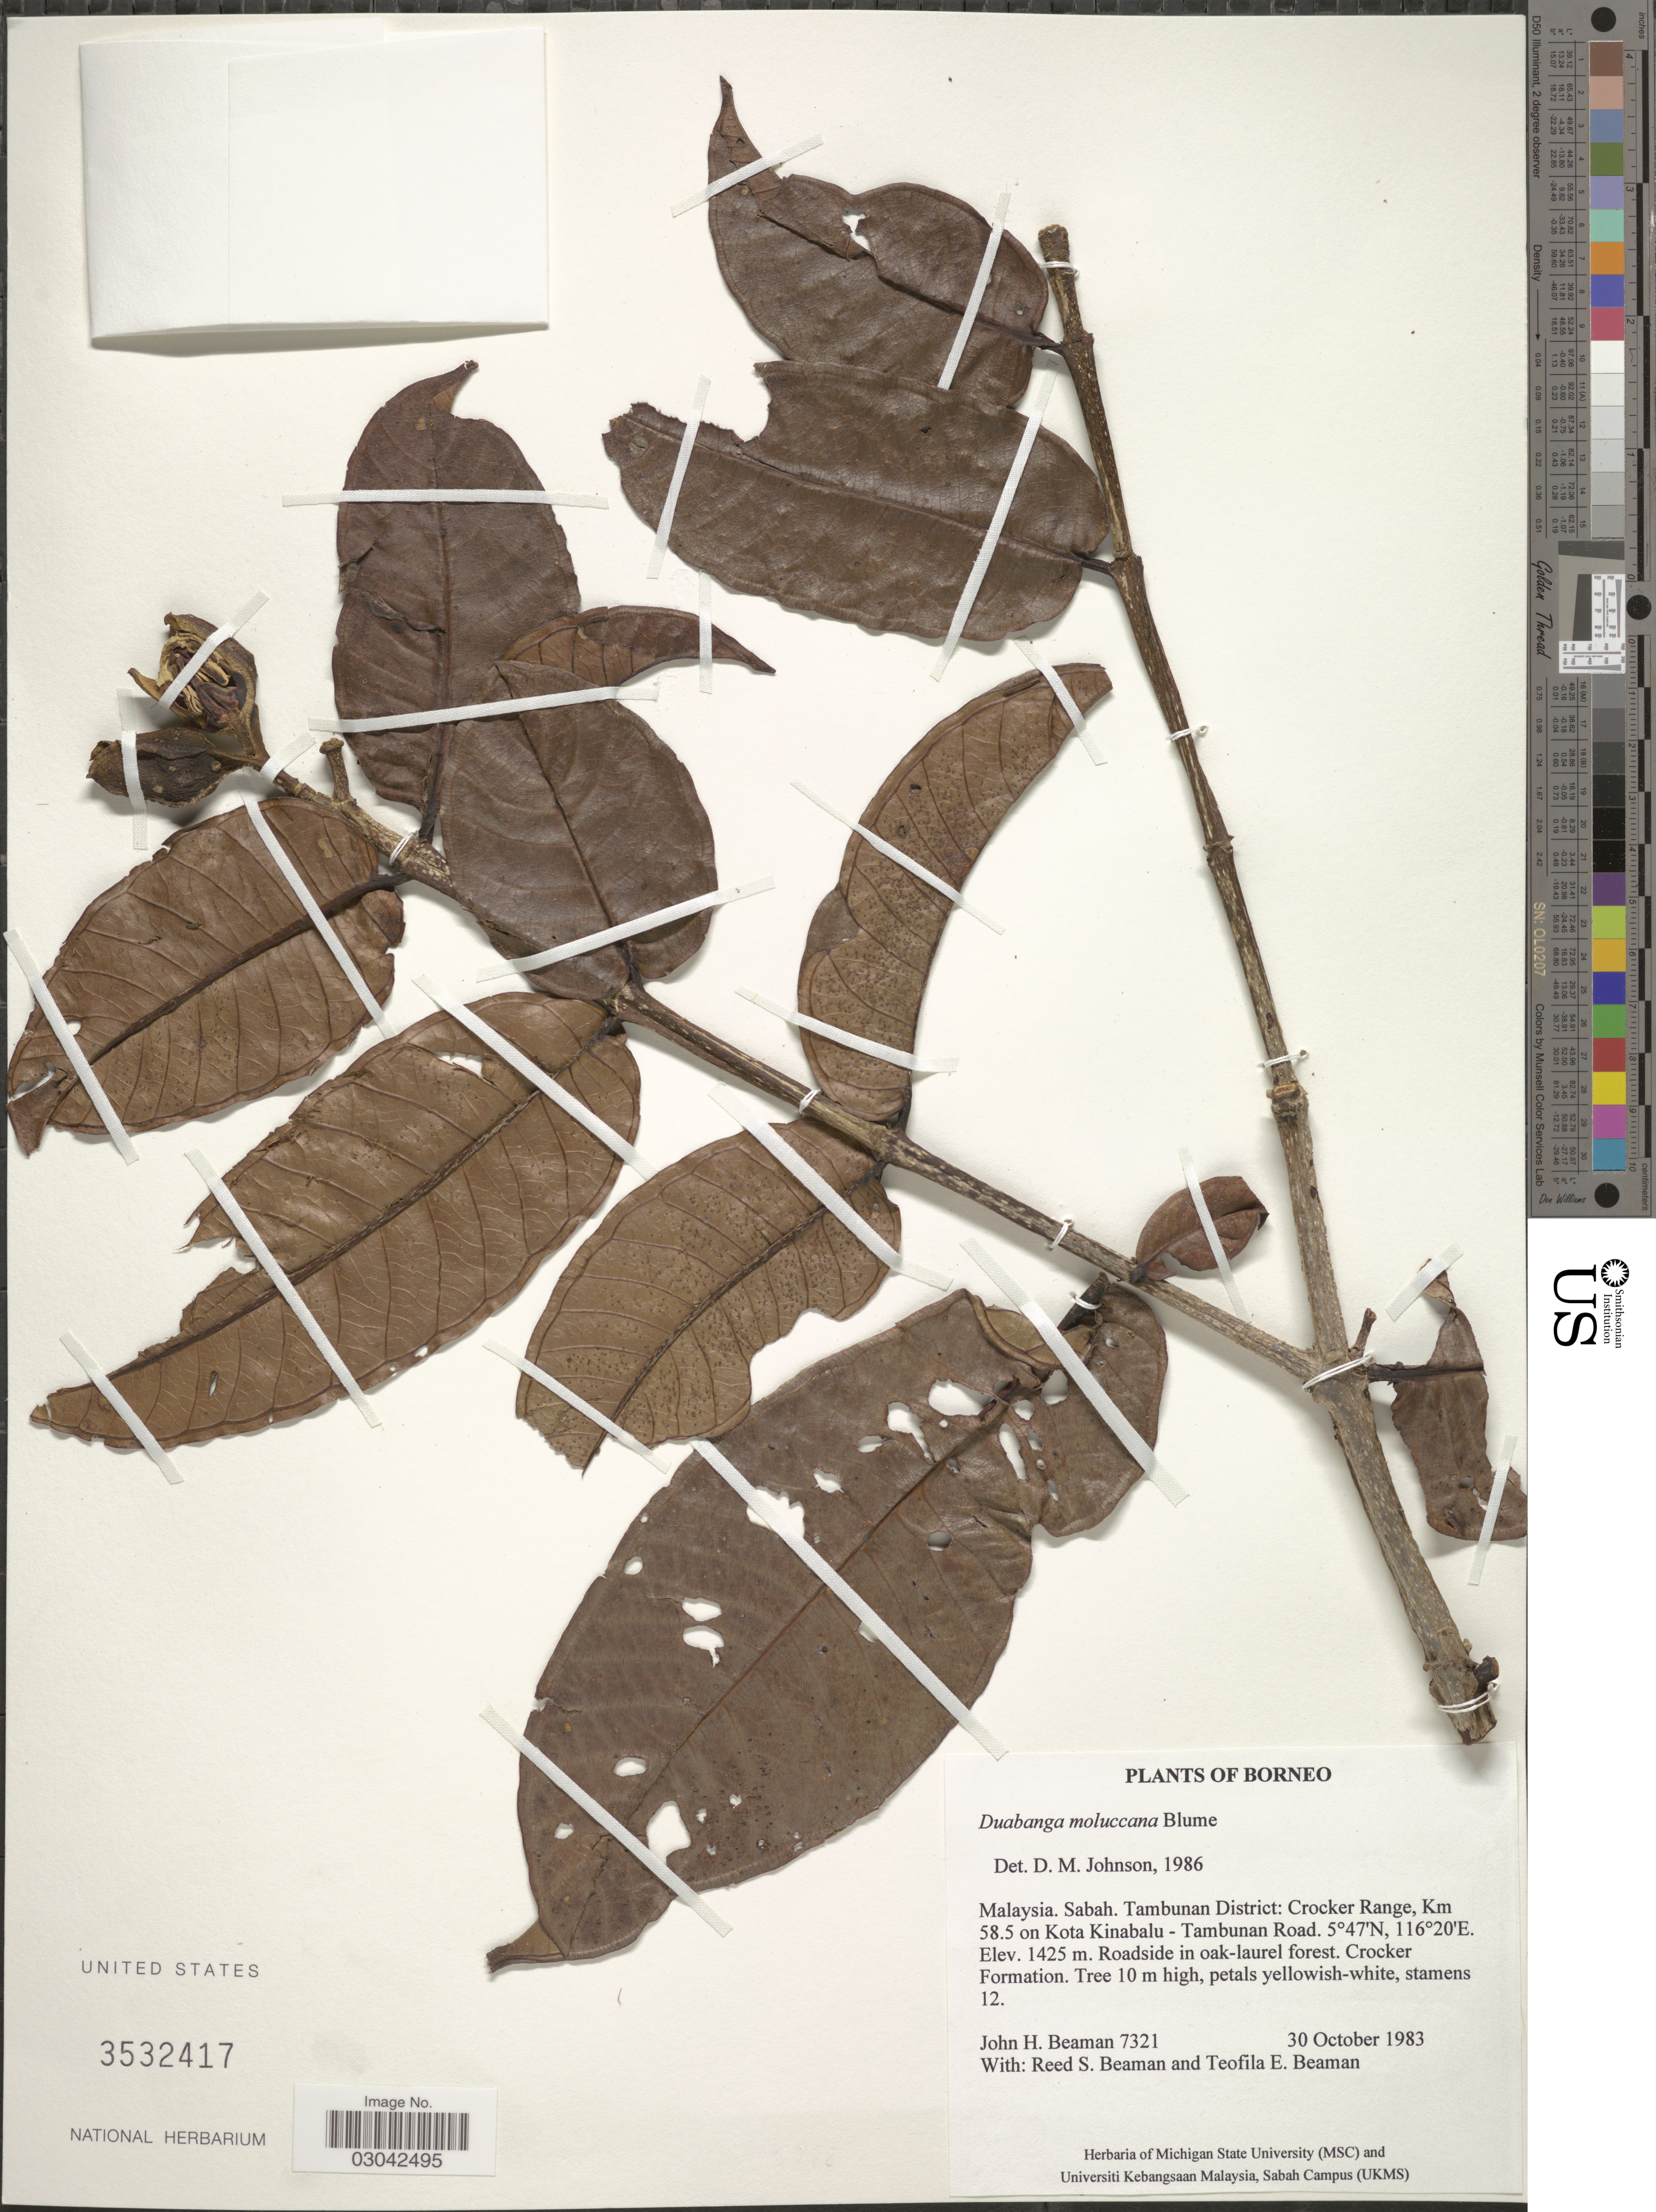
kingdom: Plantae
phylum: Tracheophyta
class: Magnoliopsida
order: Myrtales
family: Lythraceae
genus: Duabanga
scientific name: Duabanga moluccana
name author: Blume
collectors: J. H. Beaman, R. S. Beaman & T. E. Beaman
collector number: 7321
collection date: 1983-10-30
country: Malaysia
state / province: Sabah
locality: Borneo. Tambunan District: Crocker Range, Km 58.5 on Kota Kinabalu - Tambunan Road.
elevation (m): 1425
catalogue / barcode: US 3532417